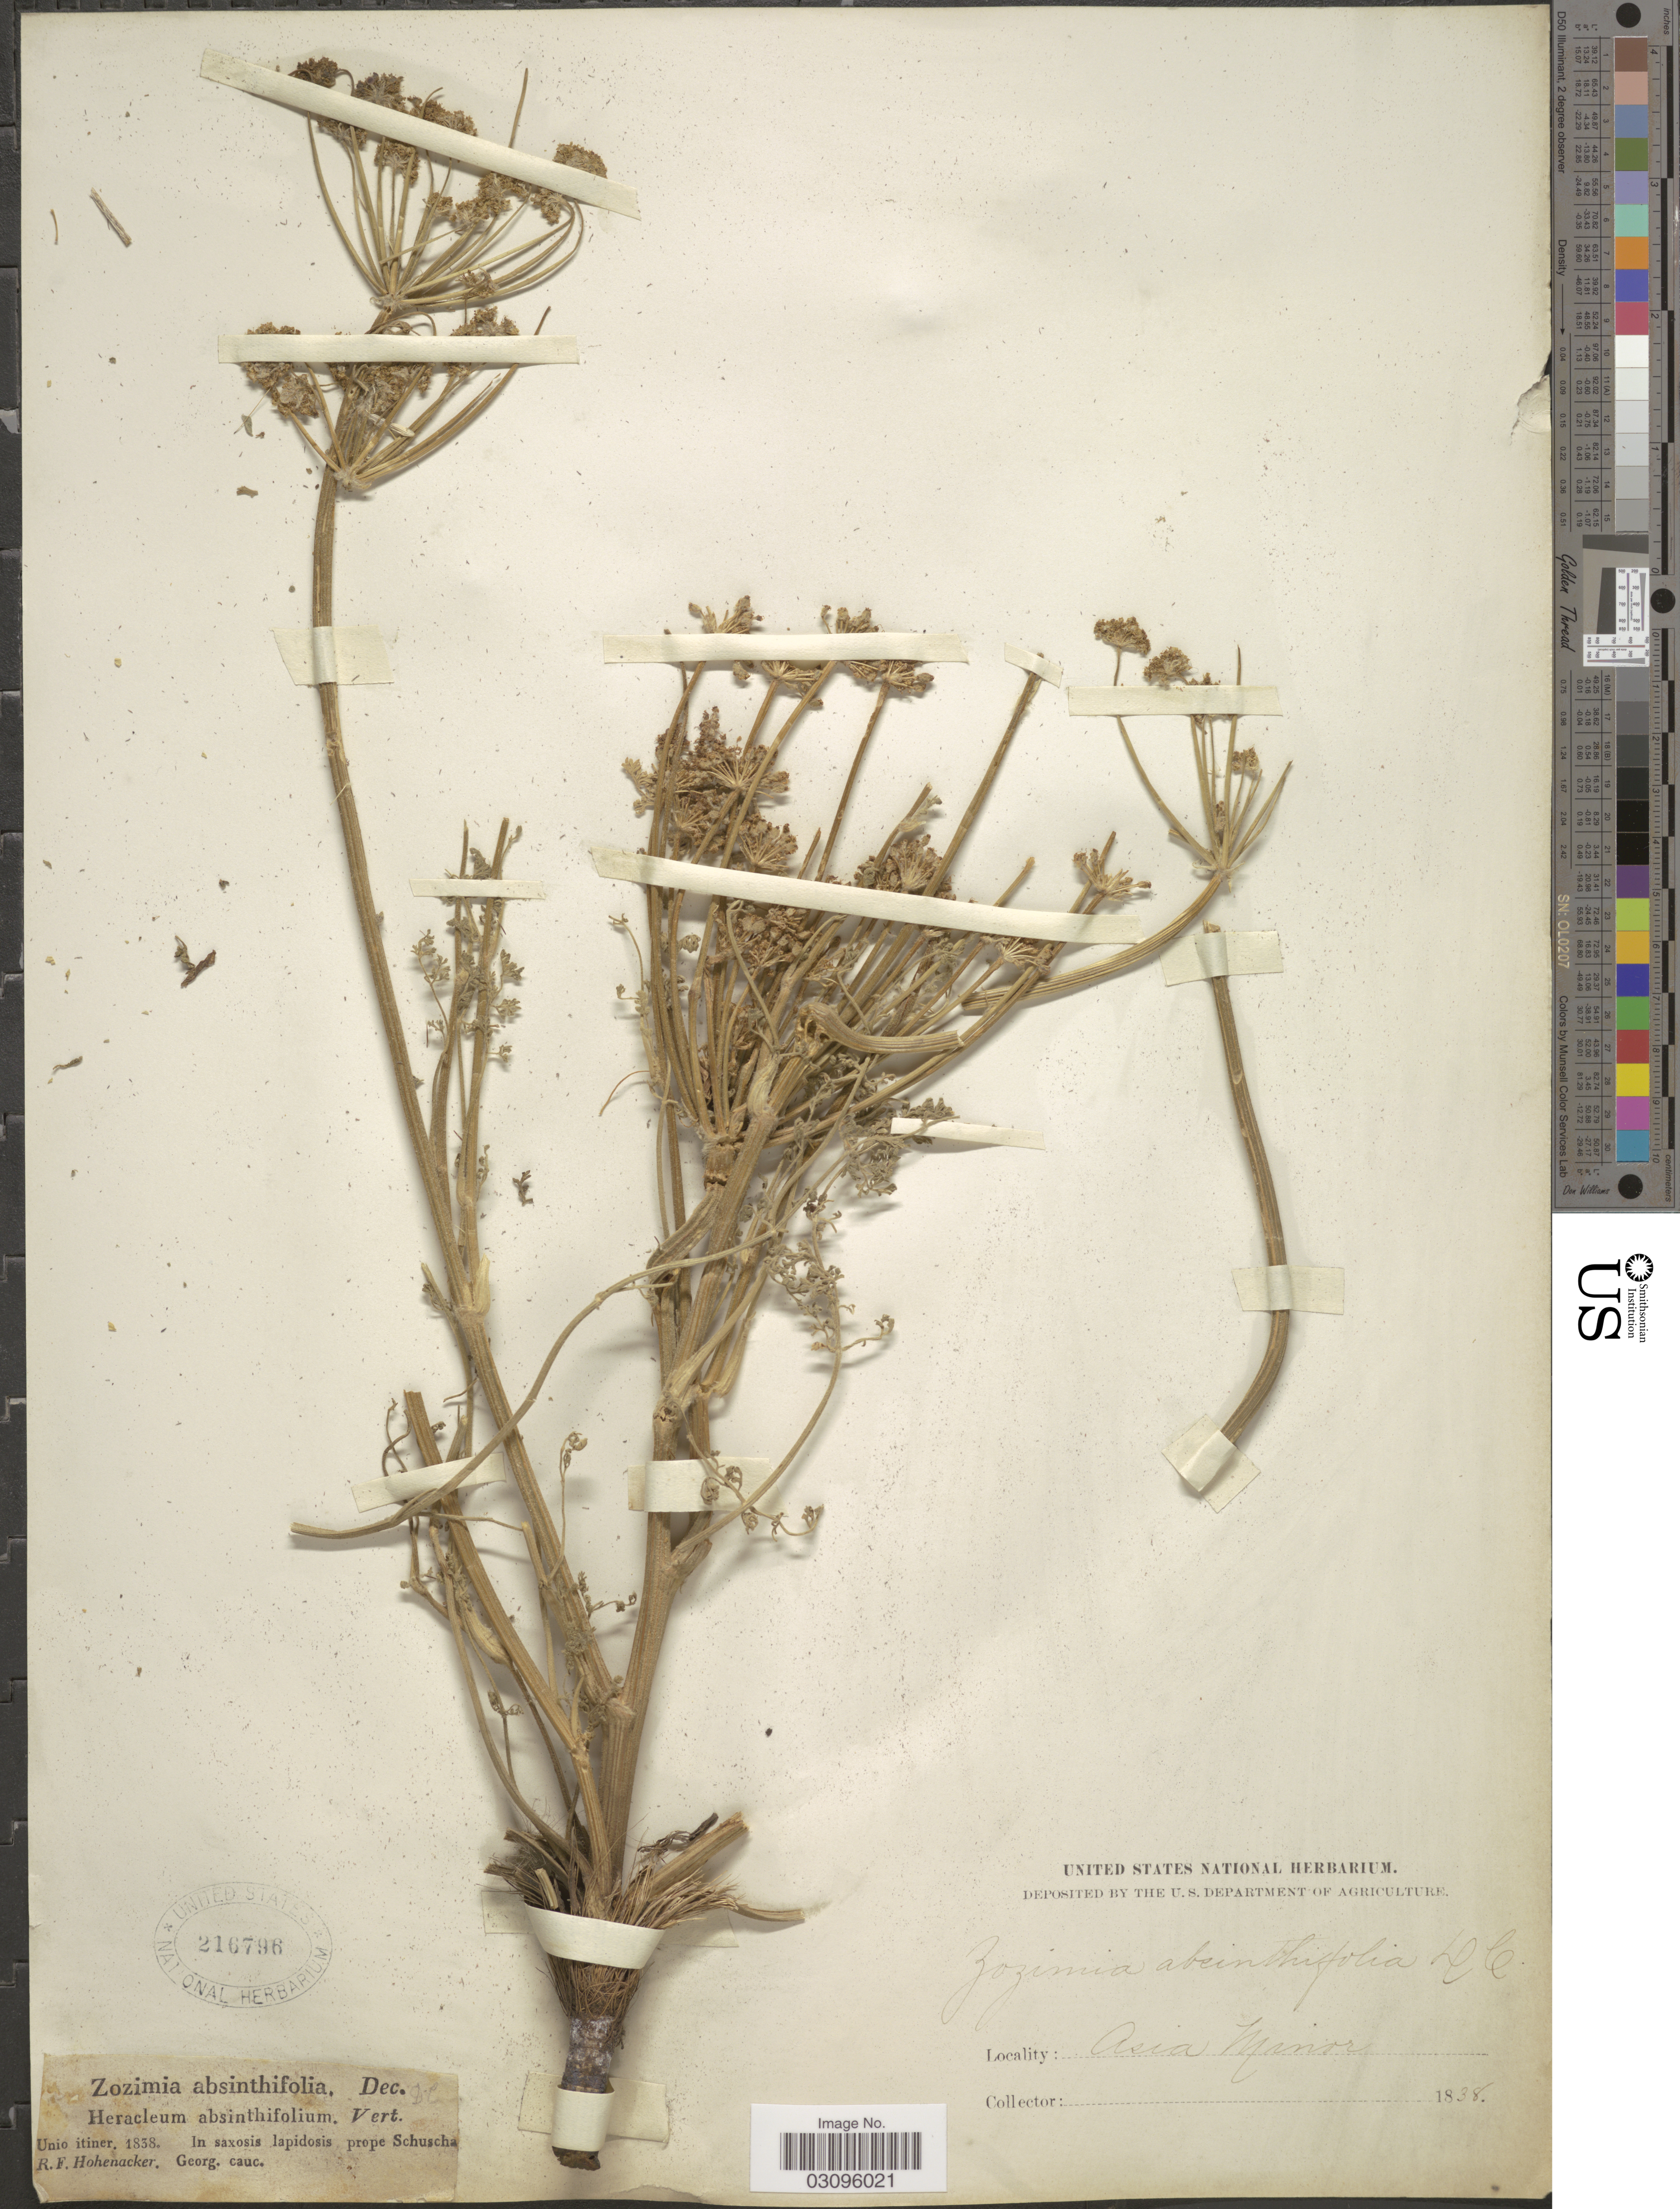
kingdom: Plantae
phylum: Tracheophyta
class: Magnoliopsida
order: Apiales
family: Apiaceae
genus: Zosima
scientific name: Zosima absinthifolia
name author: (Vent.) Link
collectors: R. F. Hohenacker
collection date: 1838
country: Turkey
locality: Asia Minor. Prope Schuscha. Georg. cauc.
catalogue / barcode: US 216796